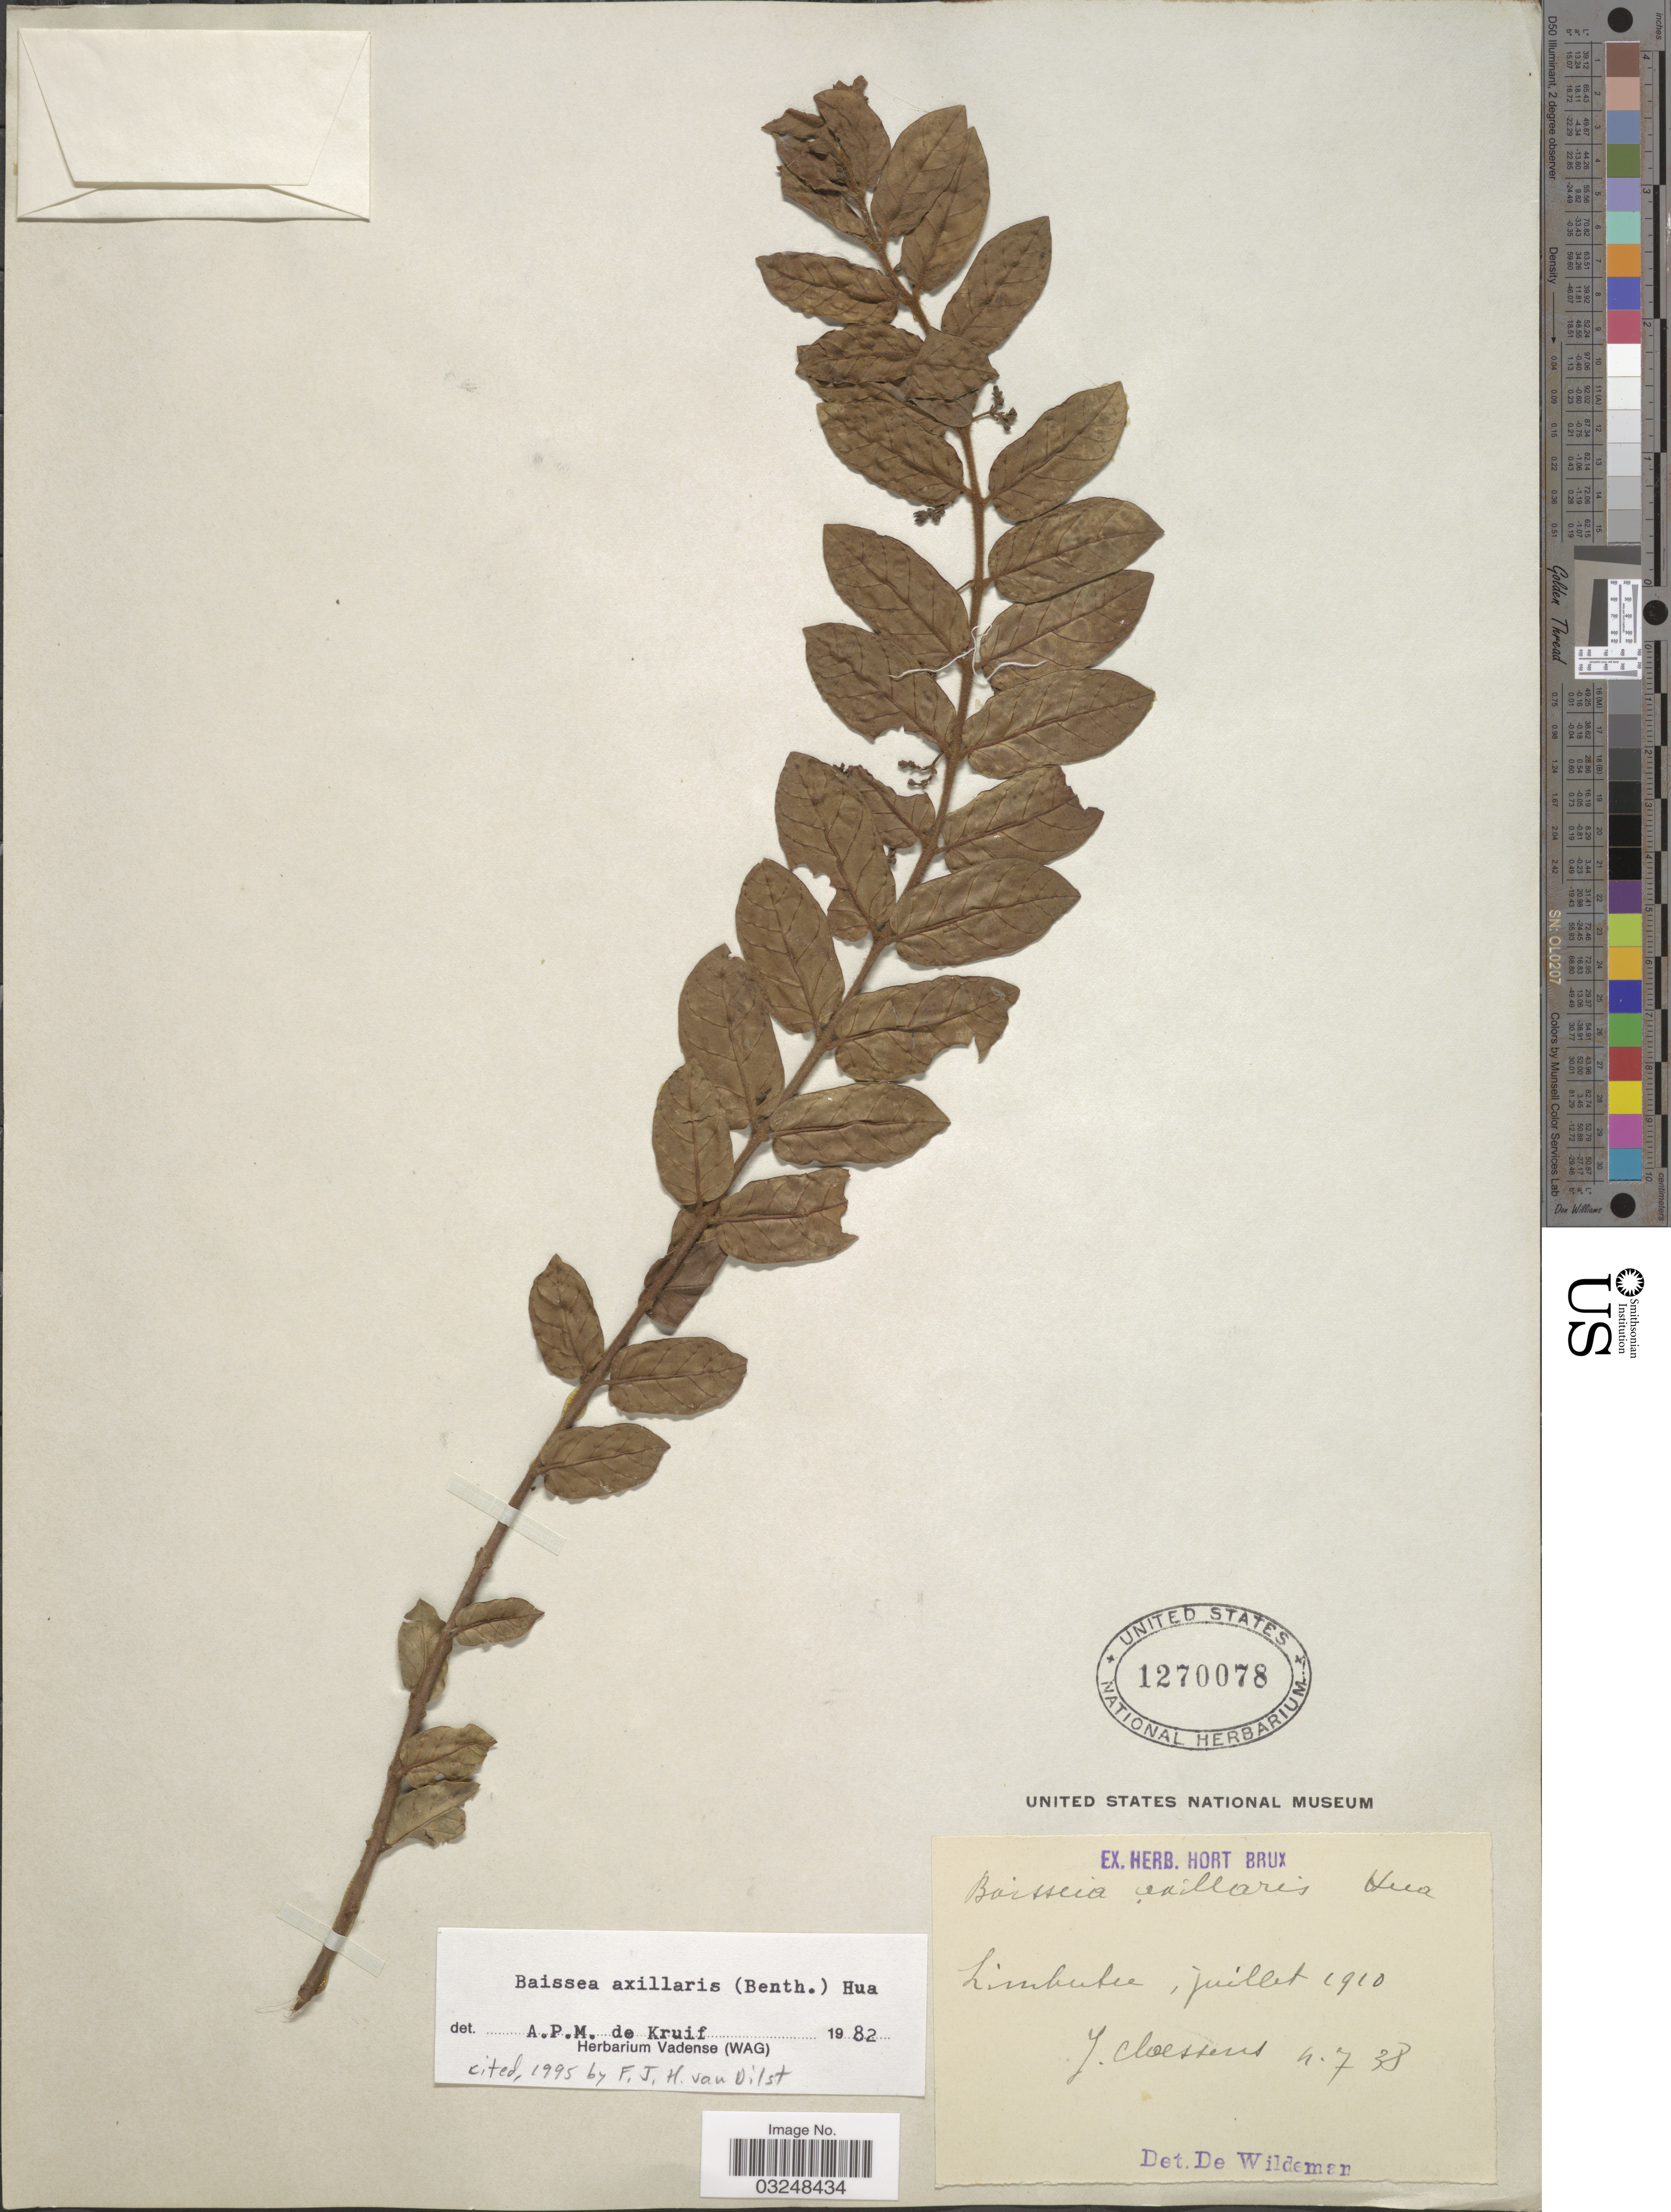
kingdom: Plantae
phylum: Tracheophyta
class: Magnoliopsida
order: Gentianales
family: Apocynaceae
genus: Baissea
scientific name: Baissea axillaris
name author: (Benth.) Hua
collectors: J. Claessens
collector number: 738*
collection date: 1910-07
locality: Limbutu. [interpreted]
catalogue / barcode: US 1270078